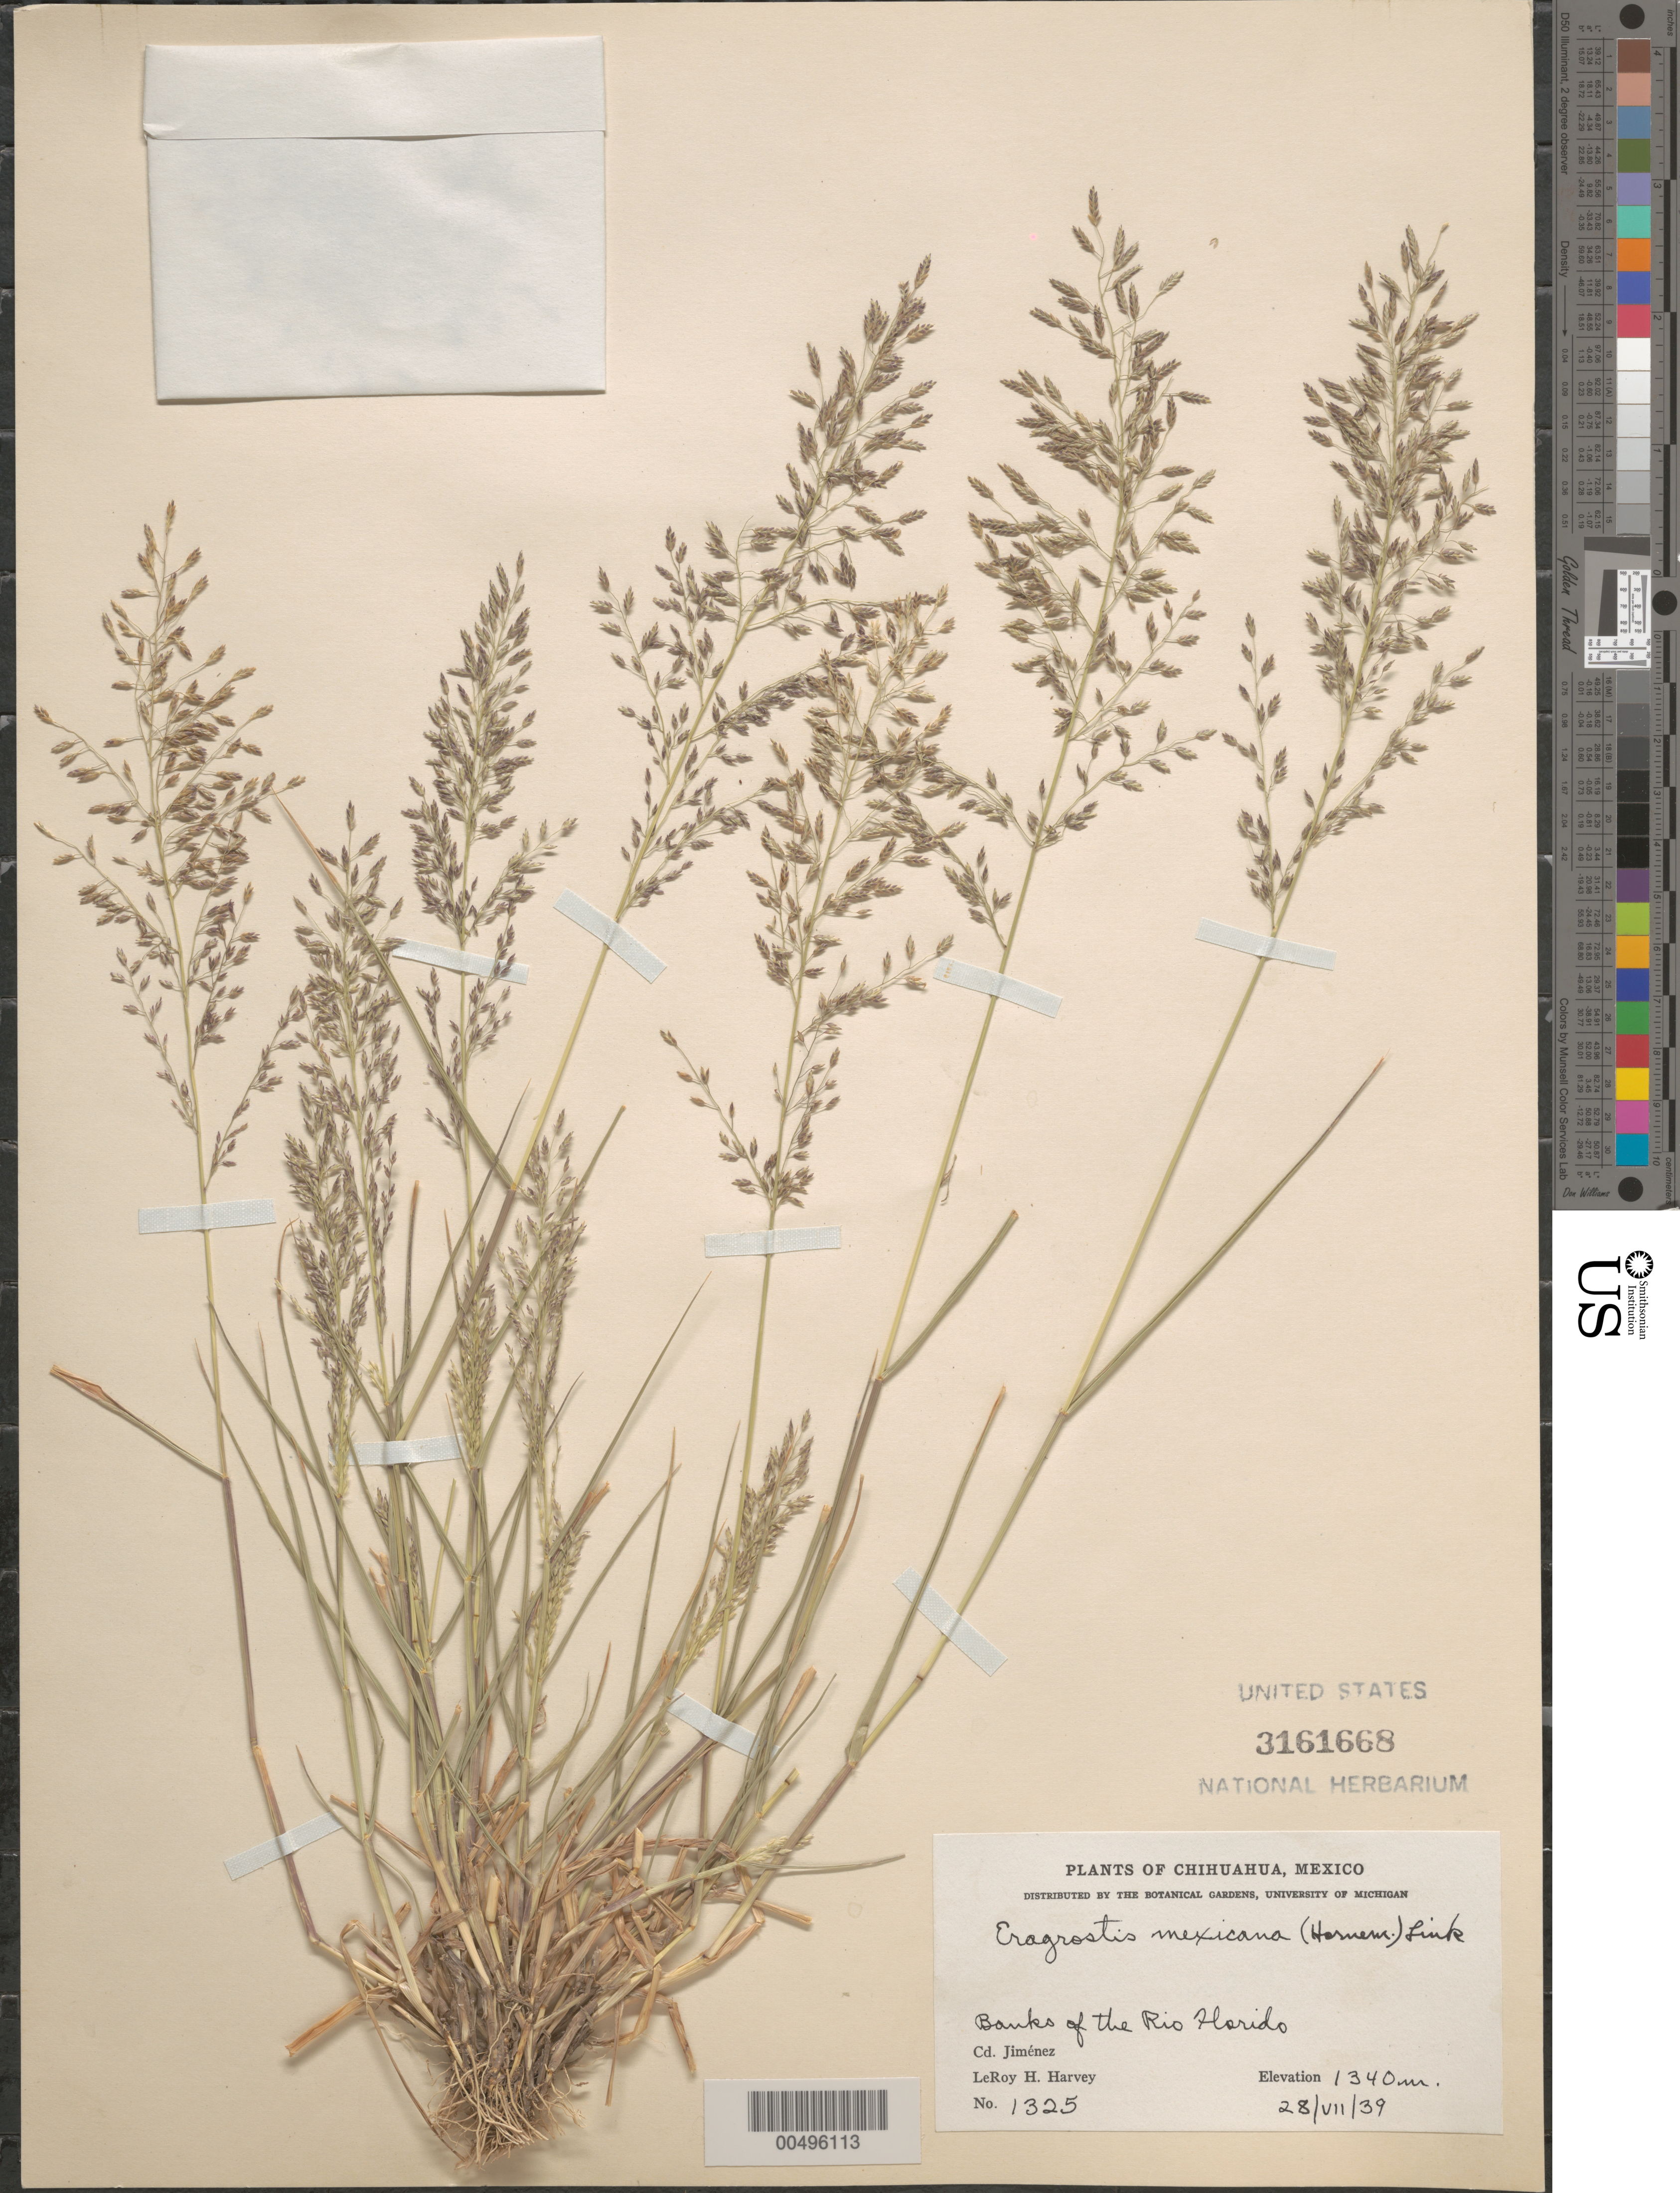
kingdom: Plantae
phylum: Tracheophyta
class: Liliopsida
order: Poales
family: Poaceae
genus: Eragrostis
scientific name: Eragrostis mexicana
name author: (Hornem.) Link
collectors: L. H. Harvey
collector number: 1325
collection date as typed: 28 Jul 1939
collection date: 1939-07-28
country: Mexico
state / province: Chihuahua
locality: Banks of the Rio Horido, Cd. Jiménez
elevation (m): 1340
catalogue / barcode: US 3161668